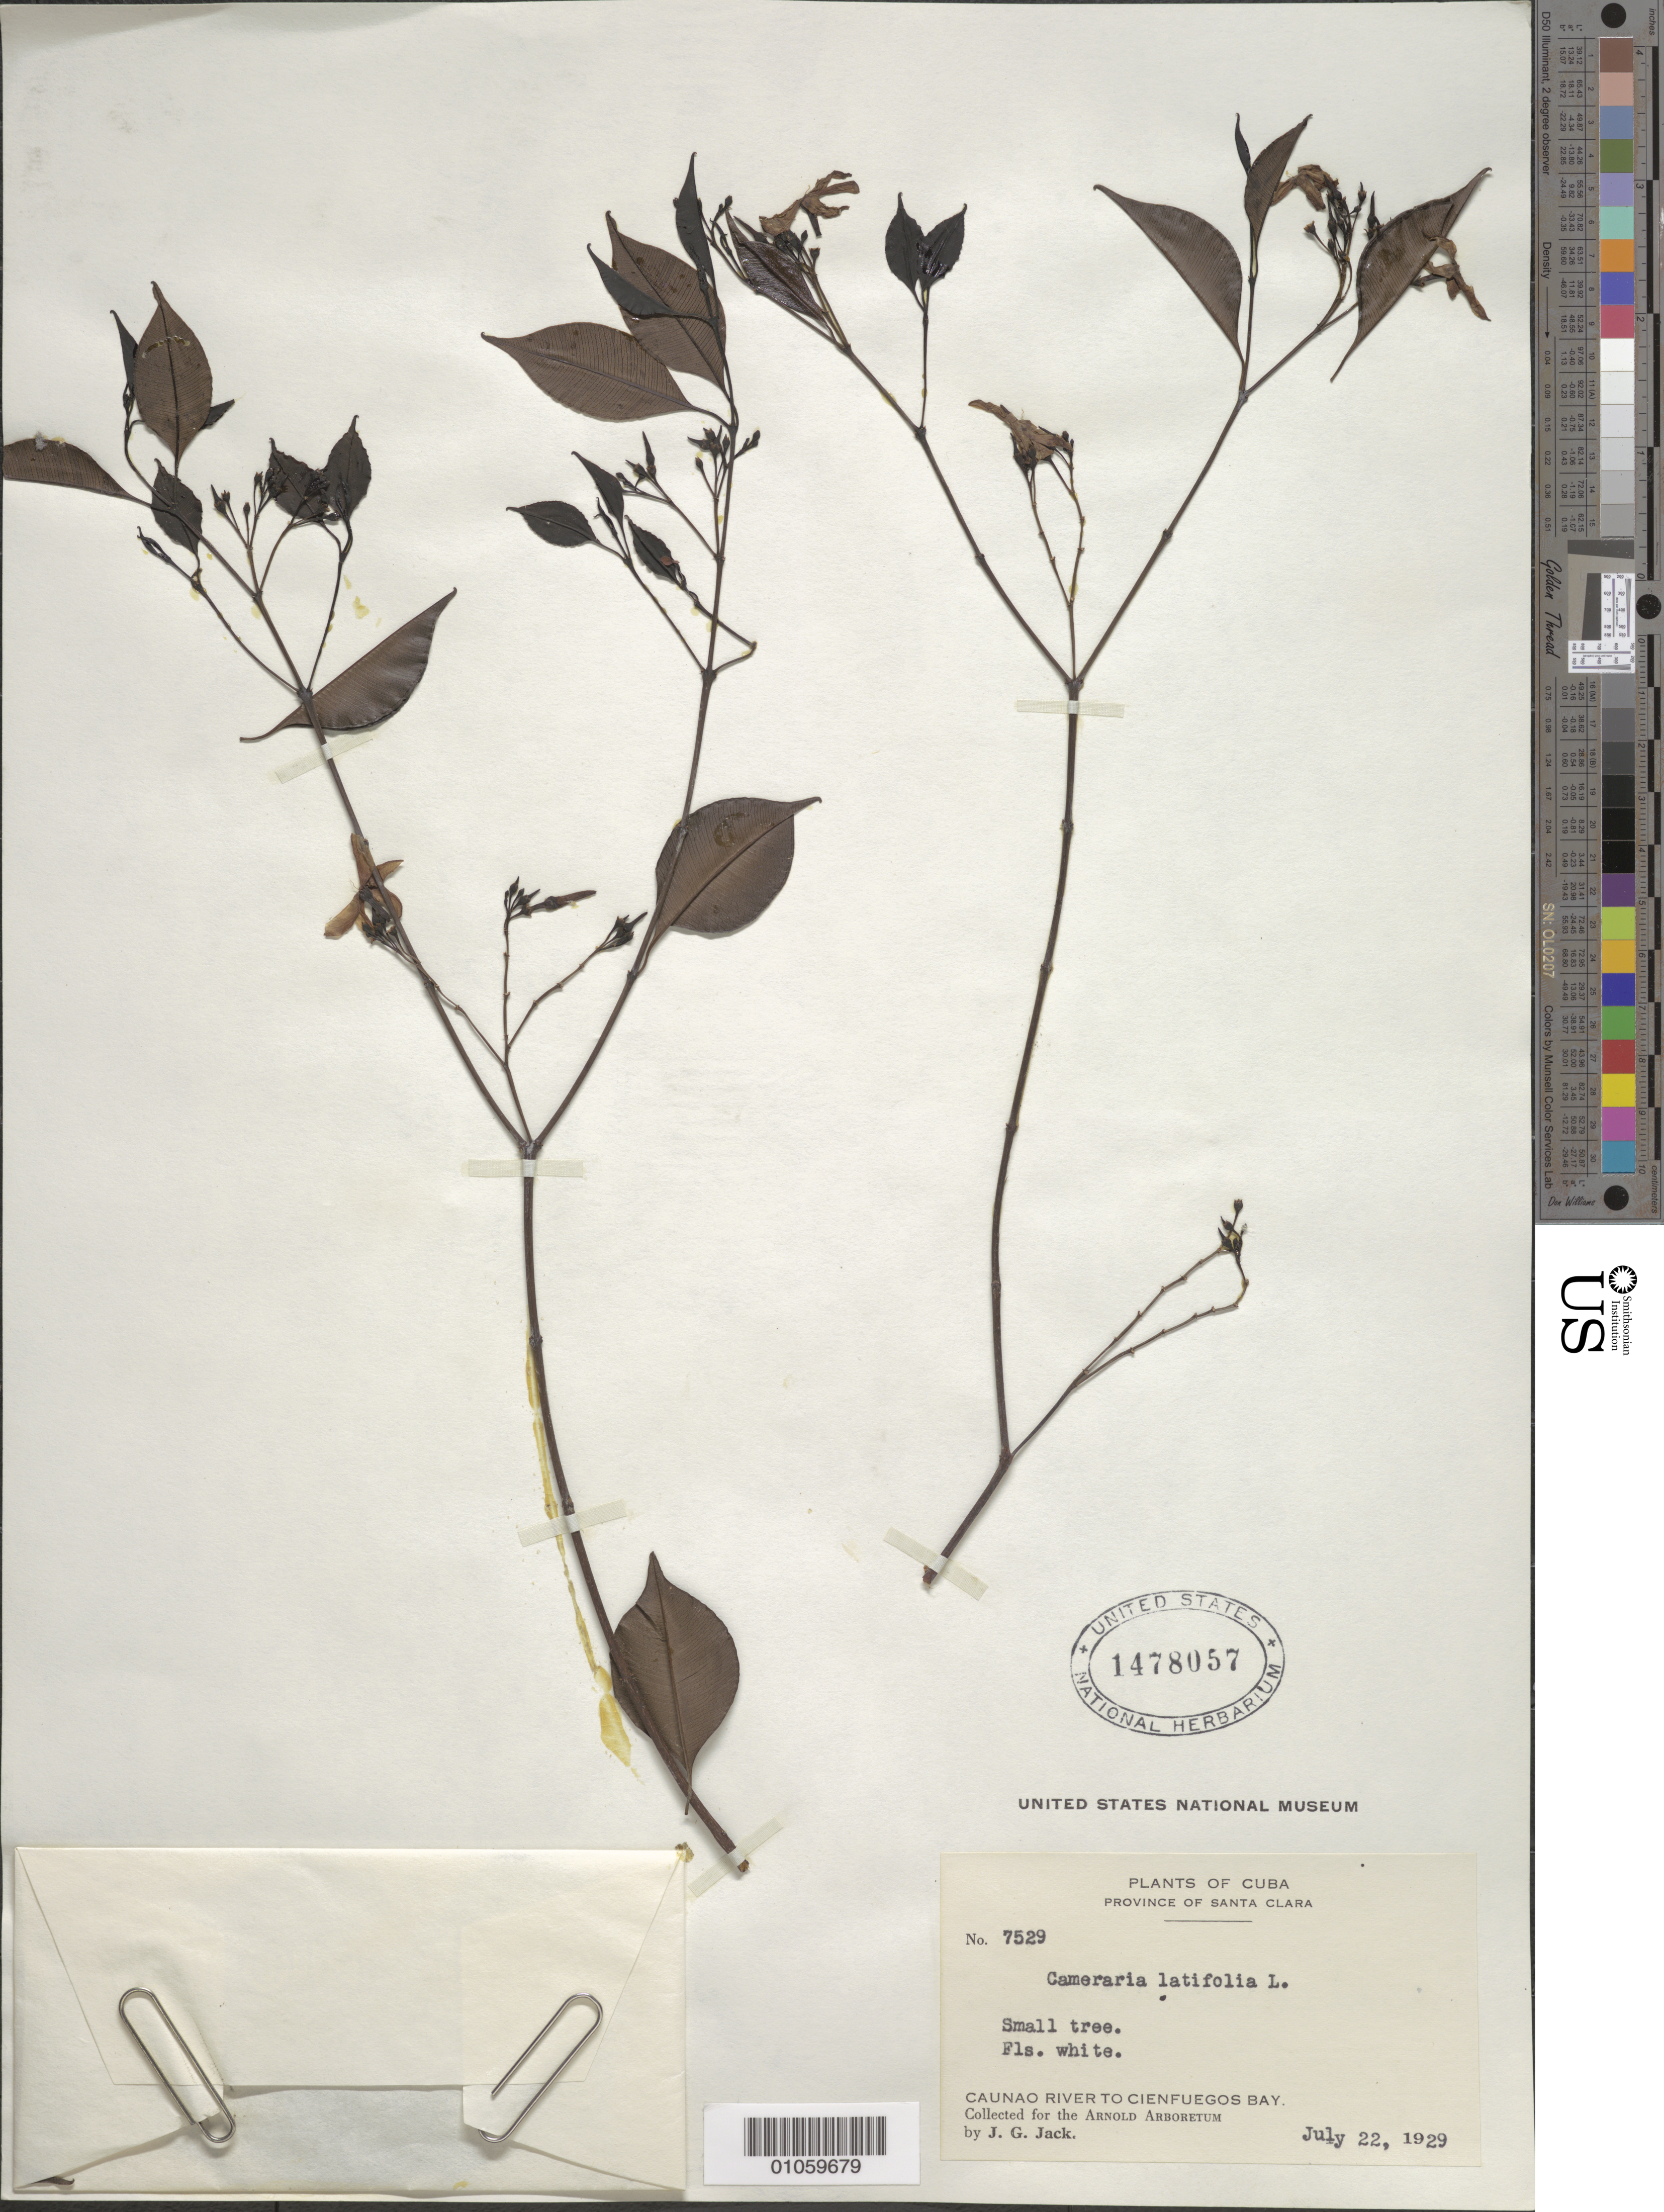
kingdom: Plantae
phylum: Tracheophyta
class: Magnoliopsida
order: Gentianales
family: Apocynaceae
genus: Cameraria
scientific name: Cameraria latifolia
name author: L.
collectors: J. G. Jack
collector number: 7529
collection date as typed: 22 Jul 1929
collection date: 1929-07-22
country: Cuba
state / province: Villa Clara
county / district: Santa Clara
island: Cuba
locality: Caunao River to Cienfuegos Bay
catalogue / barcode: US 1478057